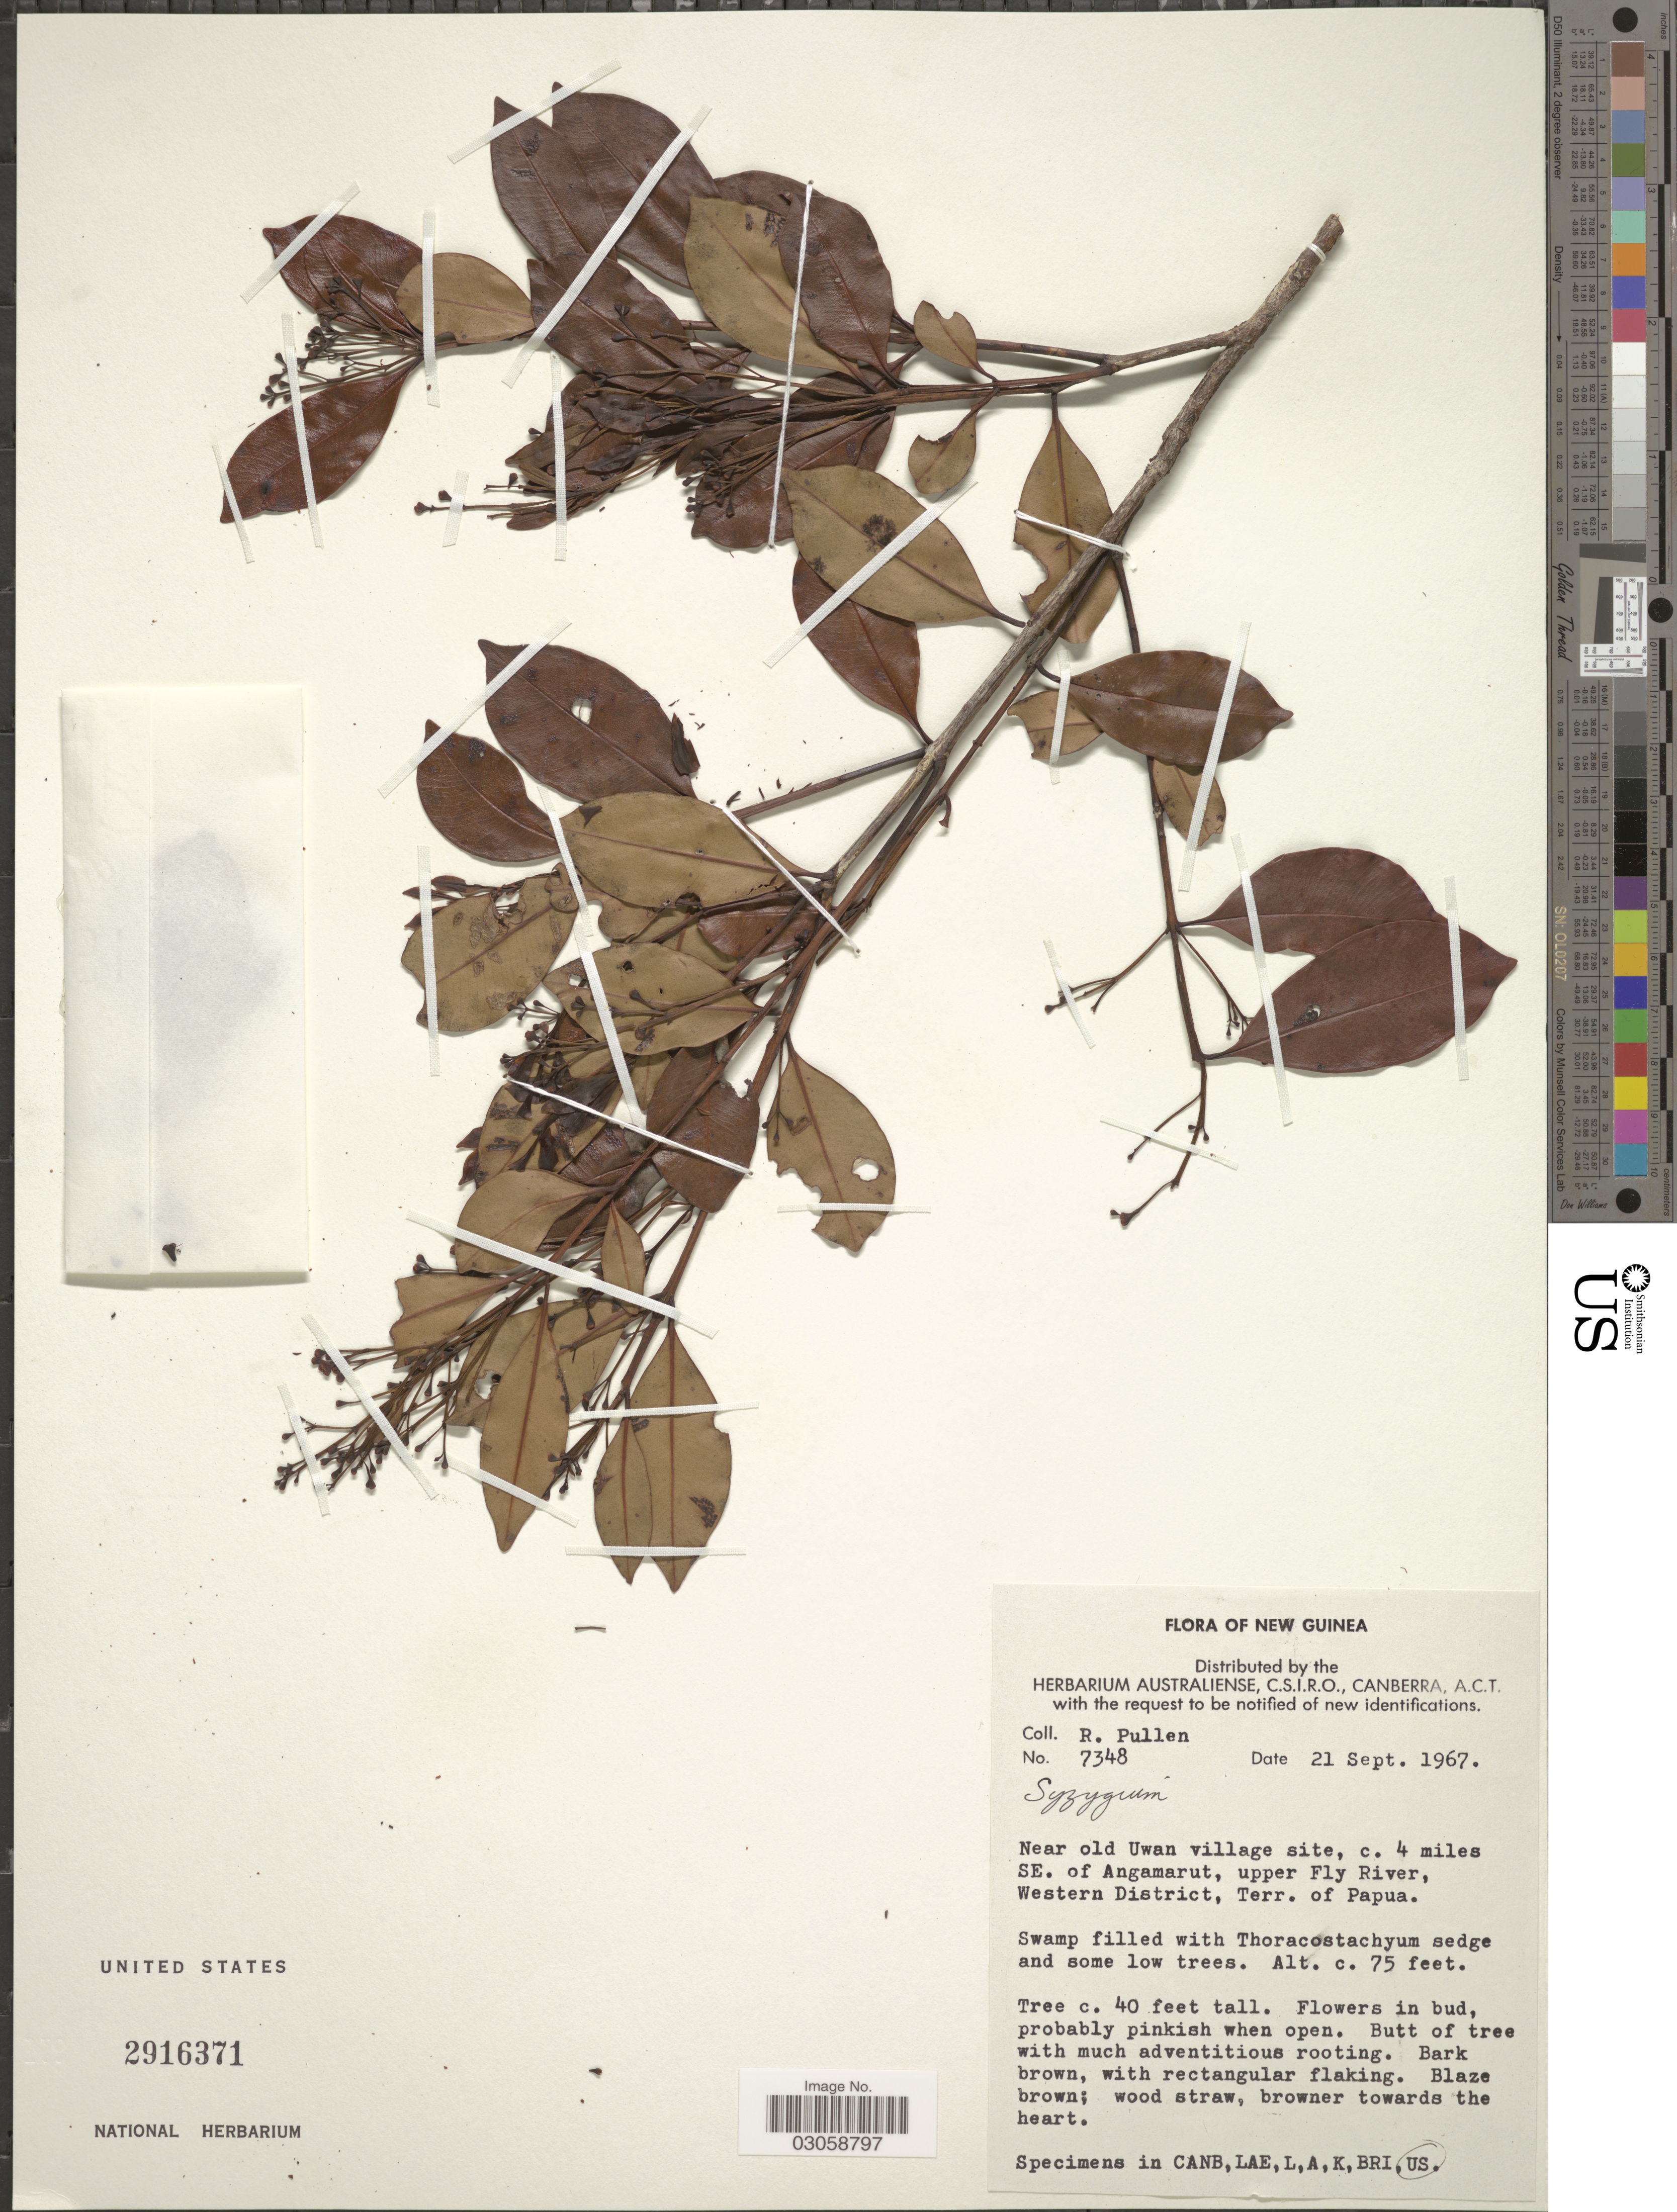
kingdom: Plantae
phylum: Tracheophyta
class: Magnoliopsida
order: Myrtales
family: Myrtaceae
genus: Syzygium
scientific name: Syzygium sp.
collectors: R. Pullen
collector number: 7348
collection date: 1967-09-21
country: Papua New Guinea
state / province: Manus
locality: New Guinea, Near old Uwan village site, c. 4 miles SE. of Angamarut, upper Fly River, Western District, Terr. of Papua.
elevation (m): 23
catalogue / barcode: US 2916371